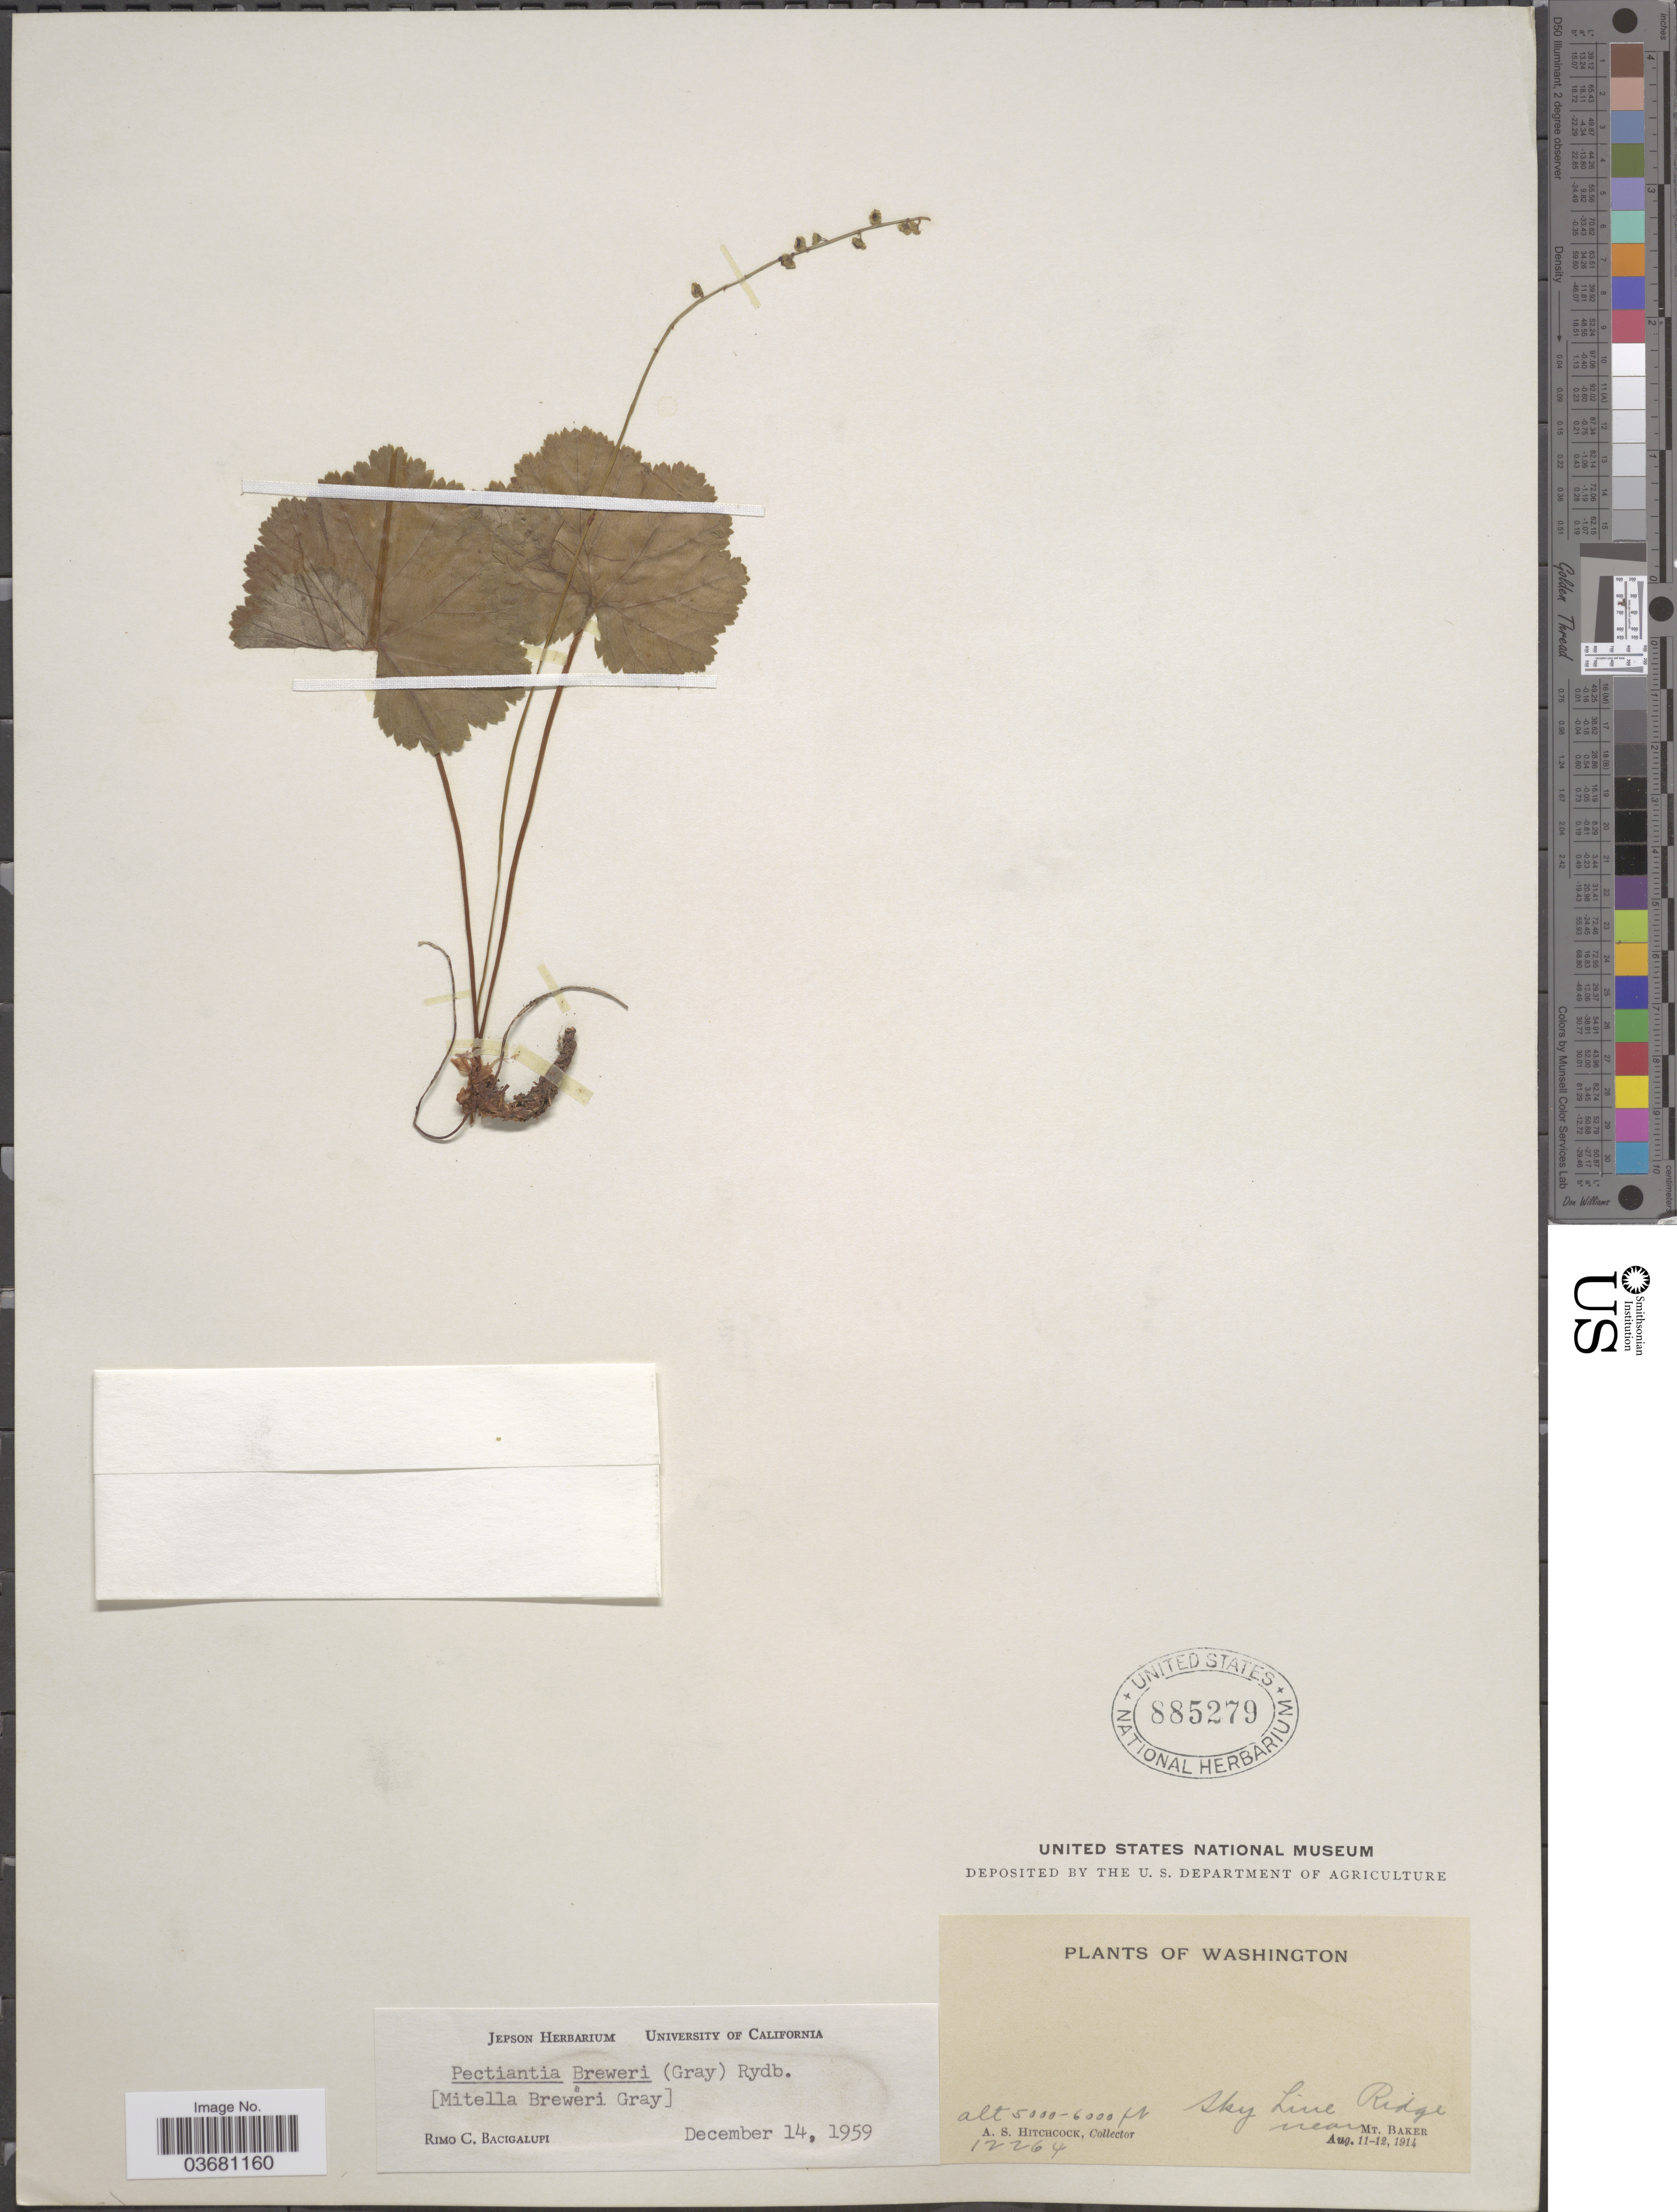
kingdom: Plantae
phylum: Tracheophyta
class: Magnoliopsida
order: Saxifragales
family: Saxifragaceae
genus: Mitella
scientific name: Mitella breweri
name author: A. Gray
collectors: A. S. Hitchcock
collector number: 12264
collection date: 1914-08-11/1914-08-12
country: United States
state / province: Washington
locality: Sky Line Ridge near Mt. Baker.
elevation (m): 1524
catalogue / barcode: US 885279